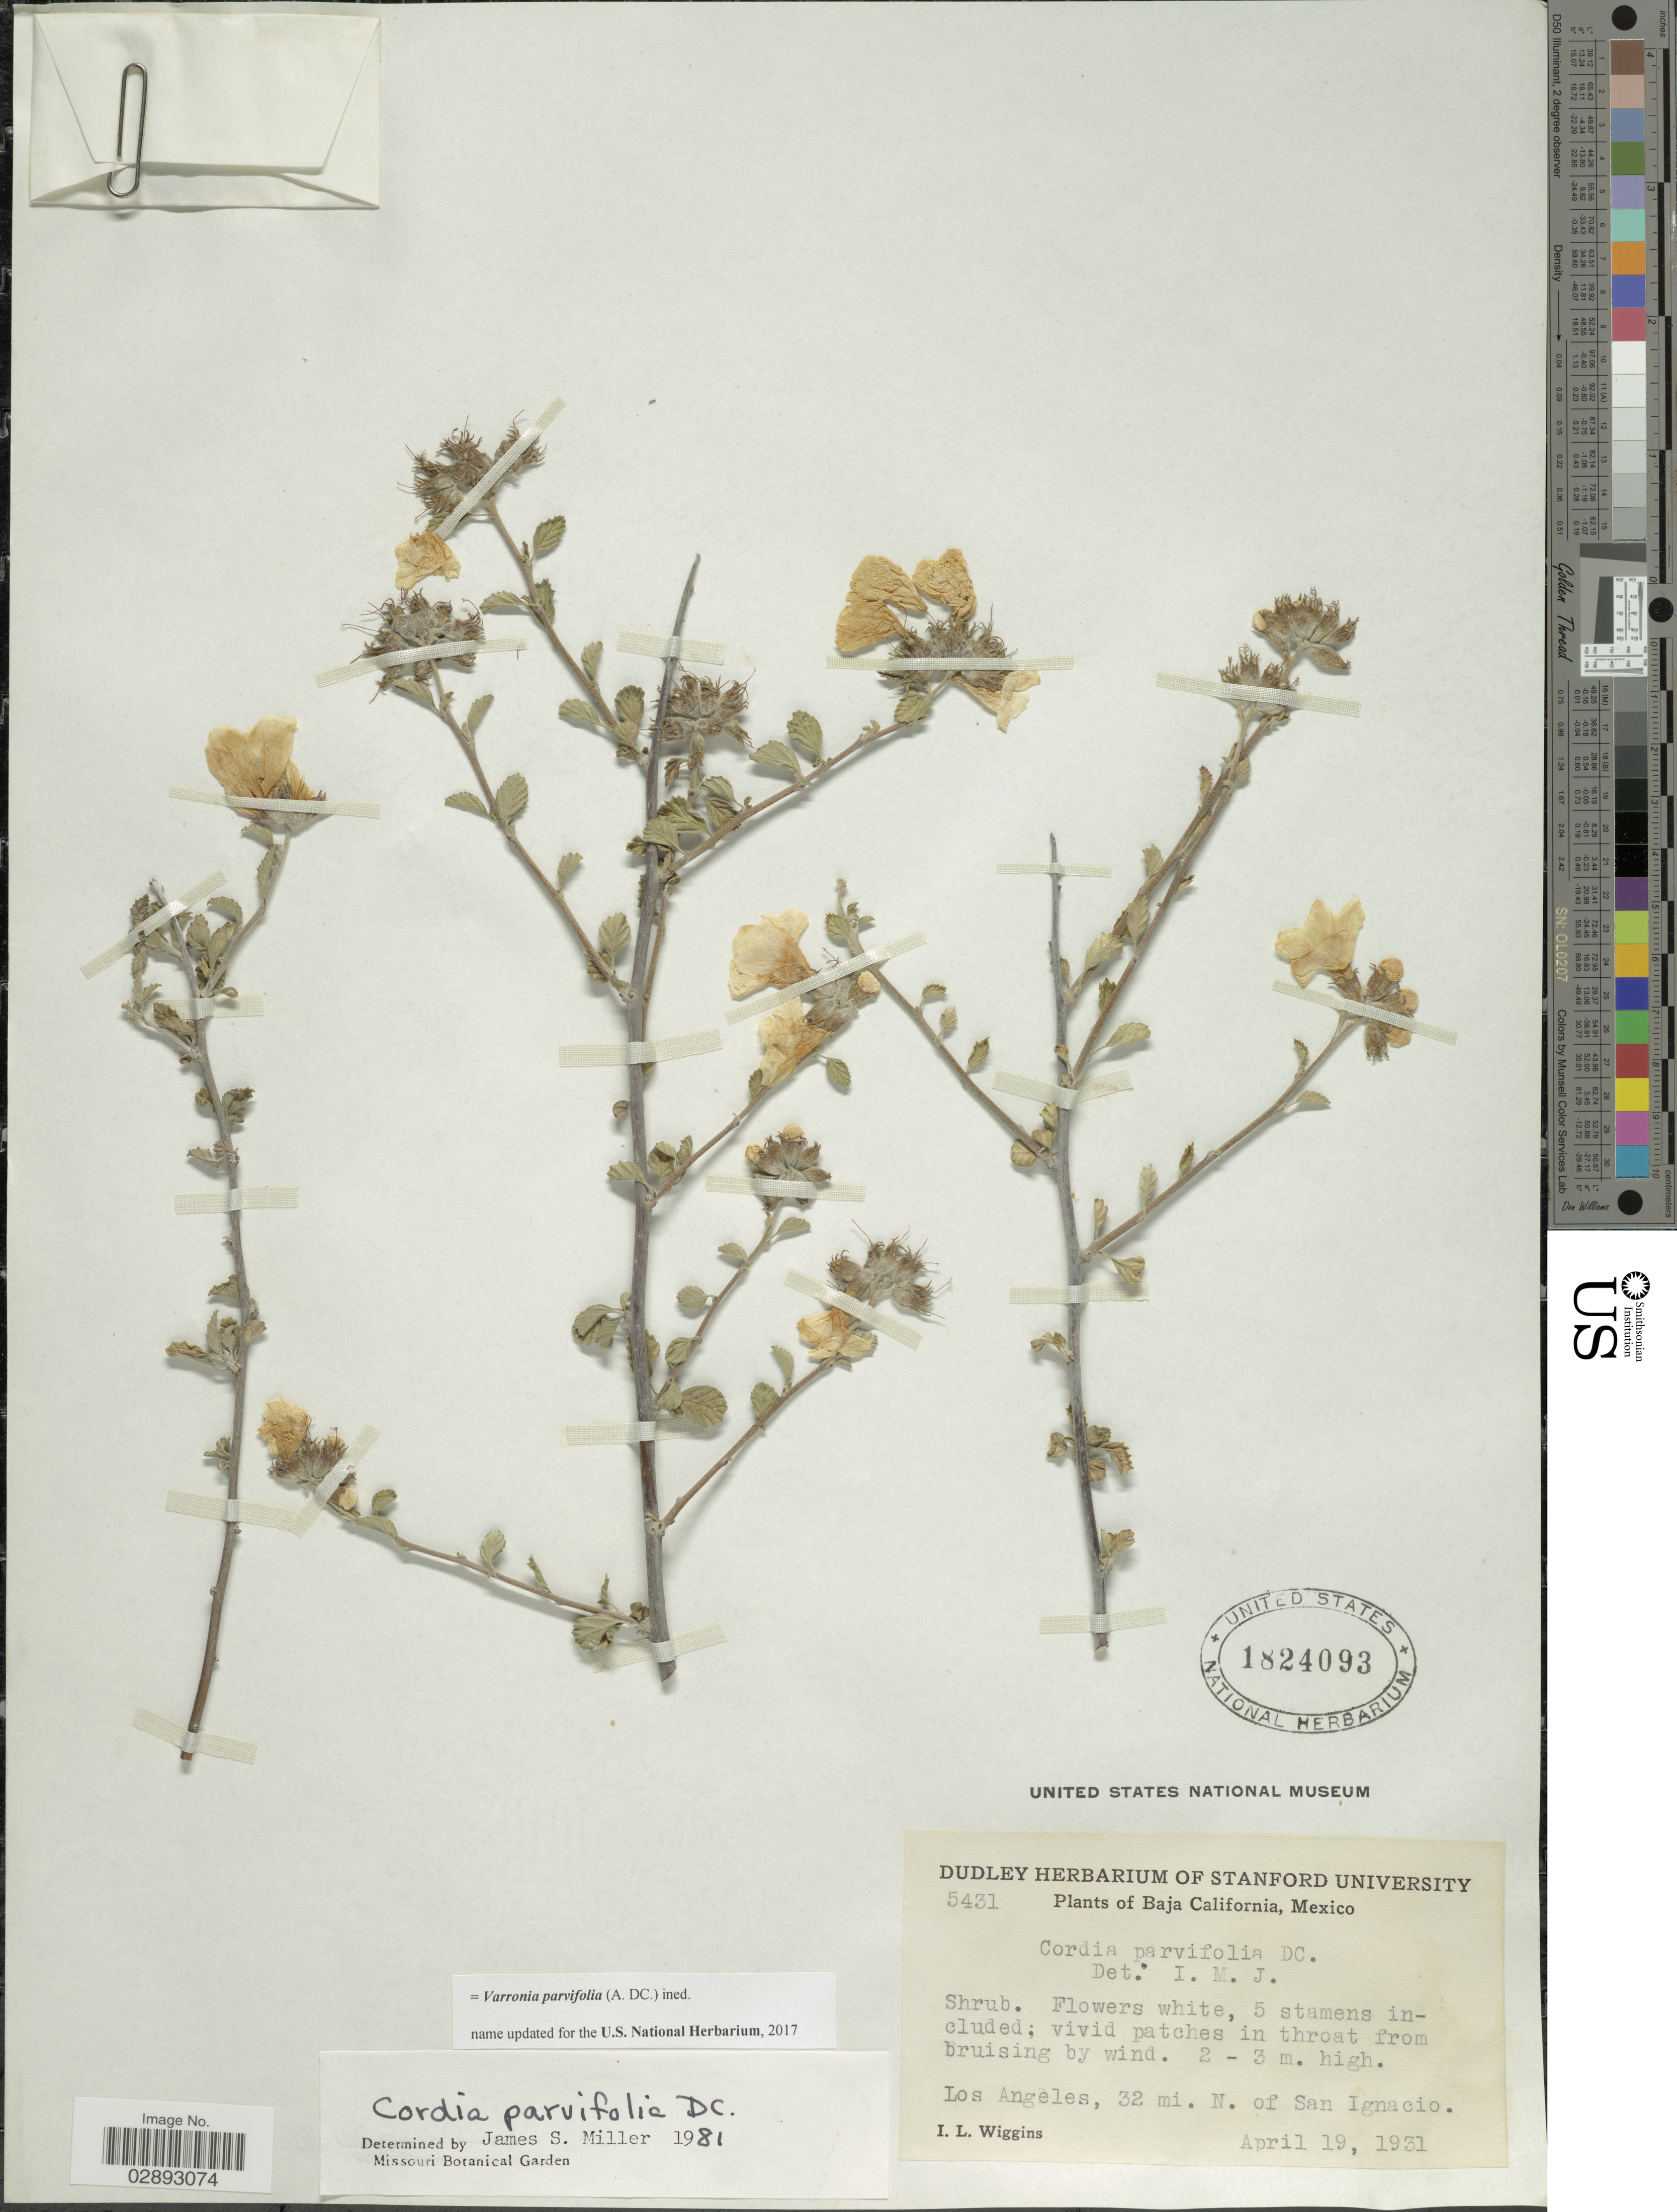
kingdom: Plantae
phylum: Tracheophyta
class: Magnoliopsida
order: Boraginales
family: Cordiaceae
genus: Varronia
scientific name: Varronia parvifolia (A. DC.) ined.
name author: (A. DC.)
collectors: I. L. Wiggins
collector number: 5431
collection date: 1931-04-19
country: Mexico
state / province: Baja California Sur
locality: Los Angeles, 32 mi. N. of San Ignacio.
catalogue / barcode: US 1824093